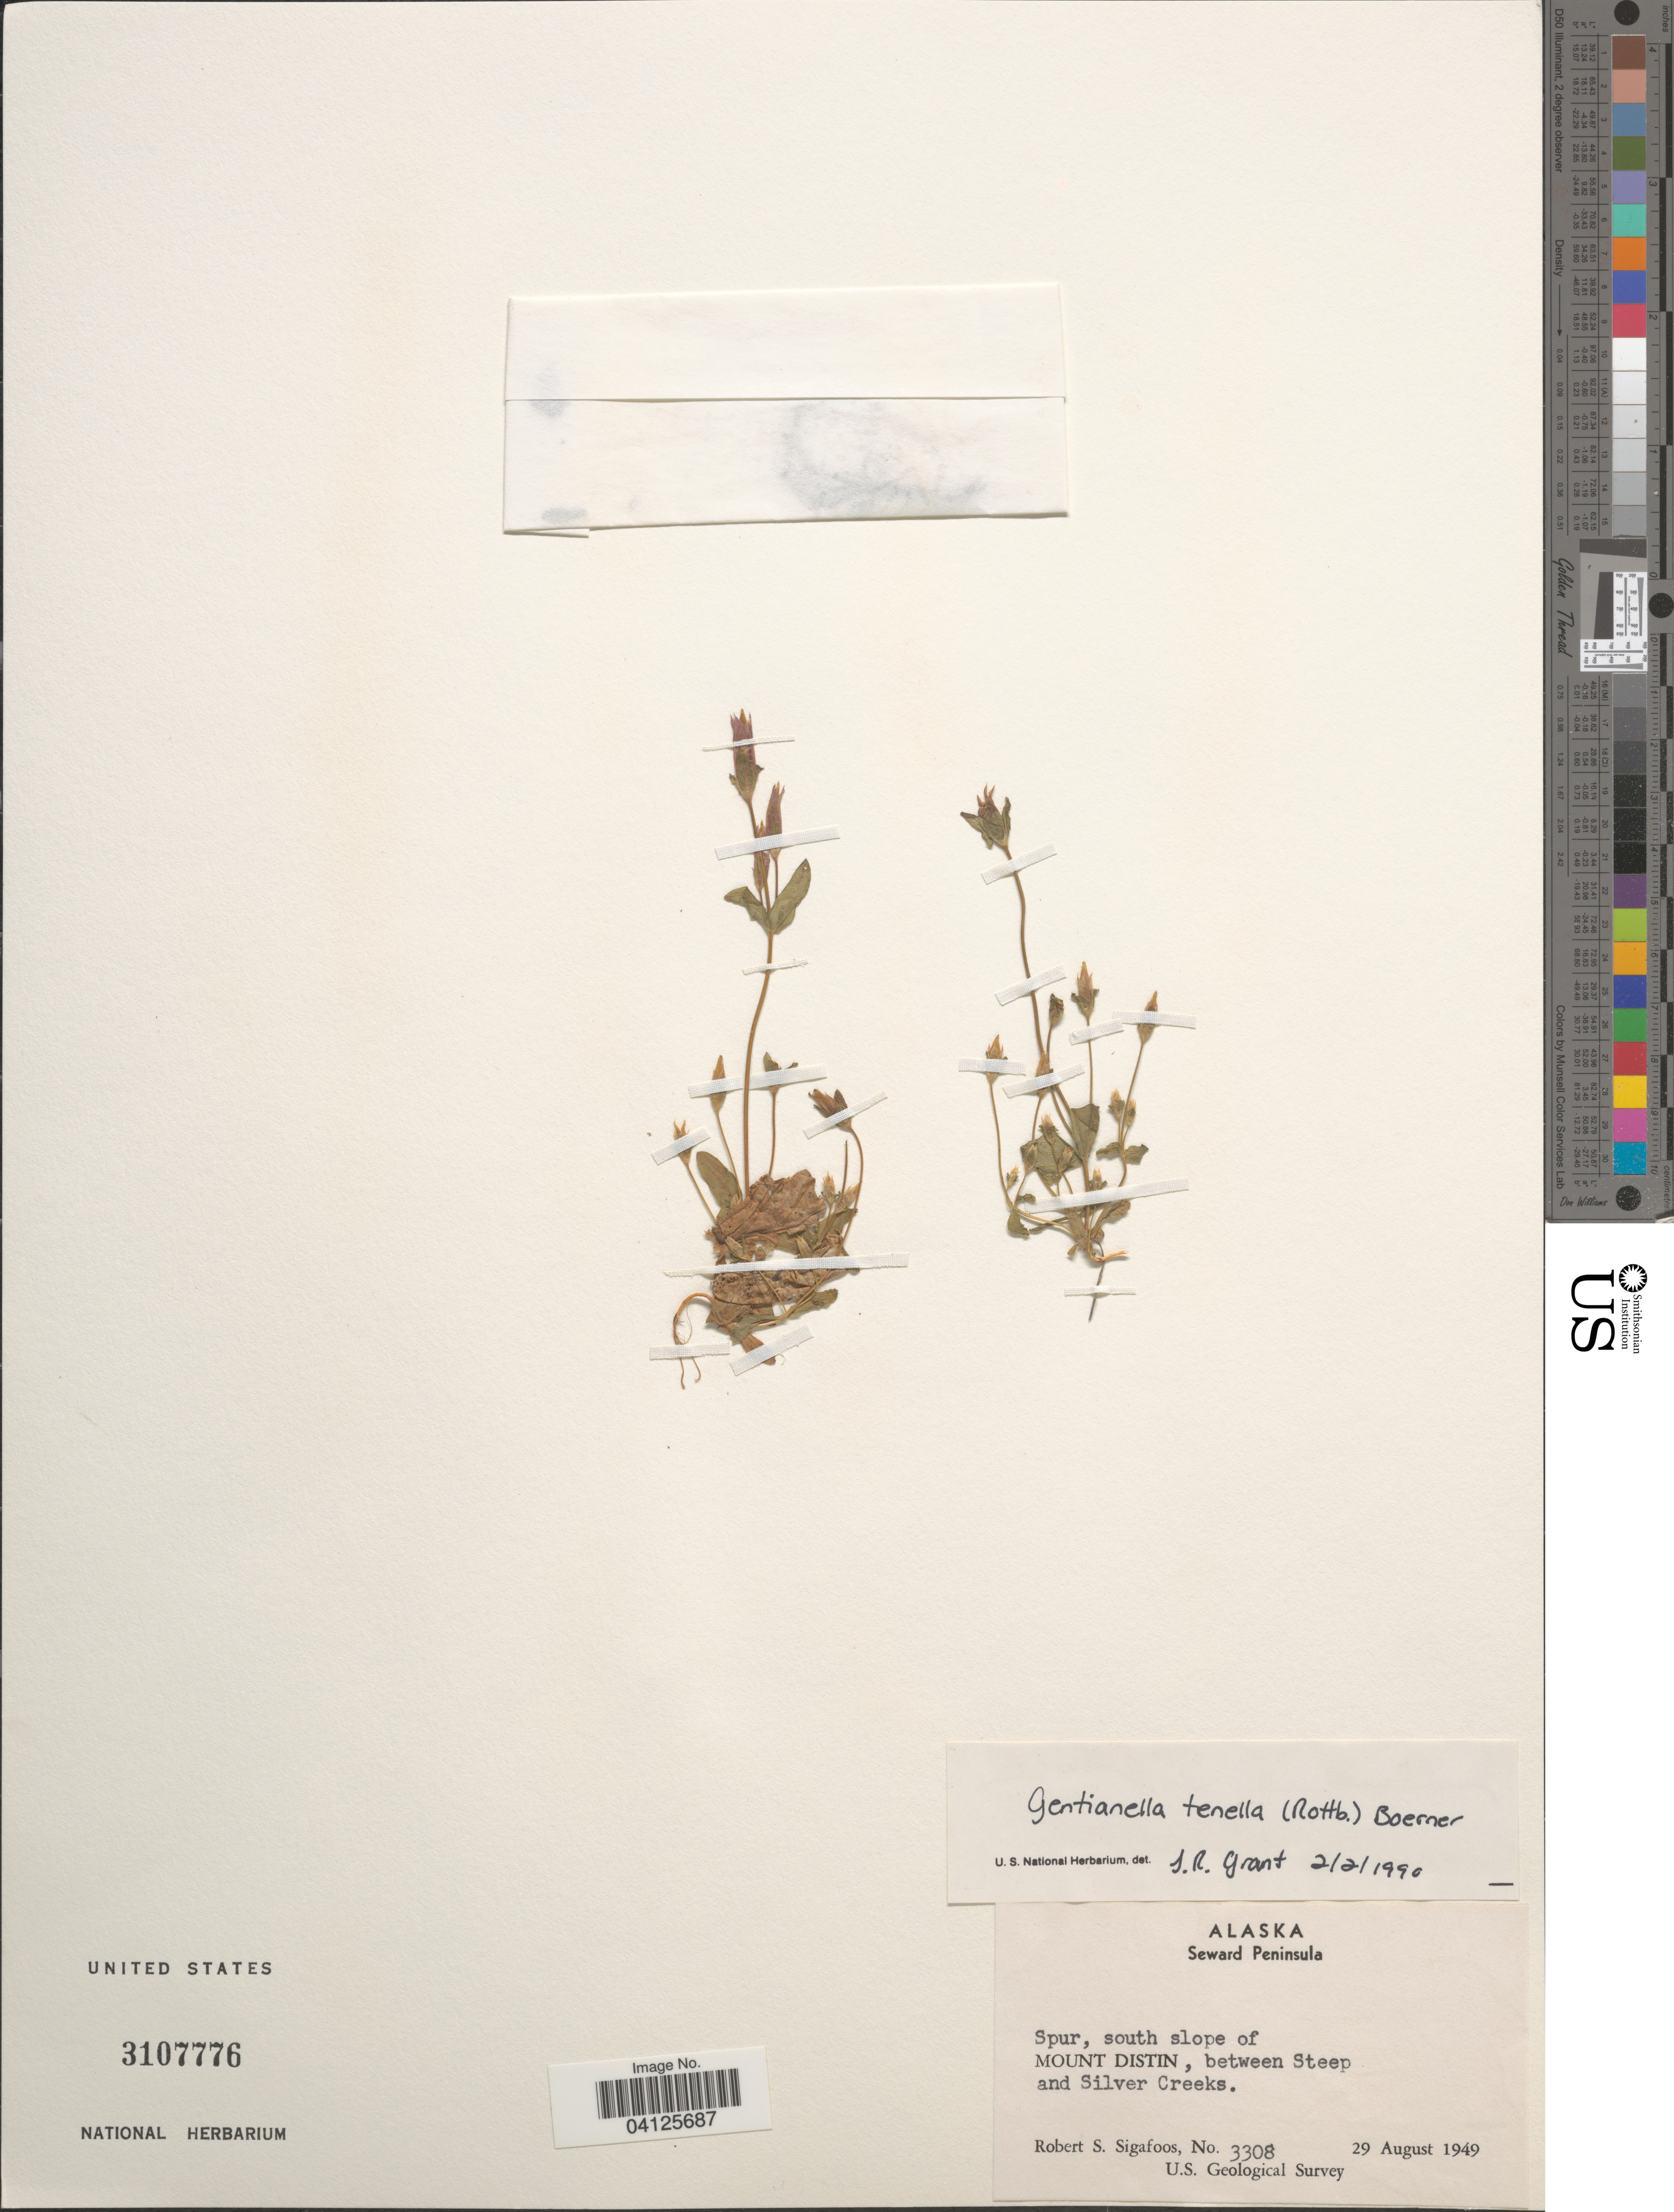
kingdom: Plantae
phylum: Tracheophyta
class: Magnoliopsida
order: Gentianales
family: Gentianaceae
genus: Gentianella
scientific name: Gentianella tenella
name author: (Rottb.) Börner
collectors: R. Sigafoos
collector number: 3308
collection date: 1949-08-29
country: United States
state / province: Alaska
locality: Seward Peninsula. Spur, south slope of Mount Distin, between Steep and Silver Creeks. U.S. Geological Survey.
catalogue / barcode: US 3107776